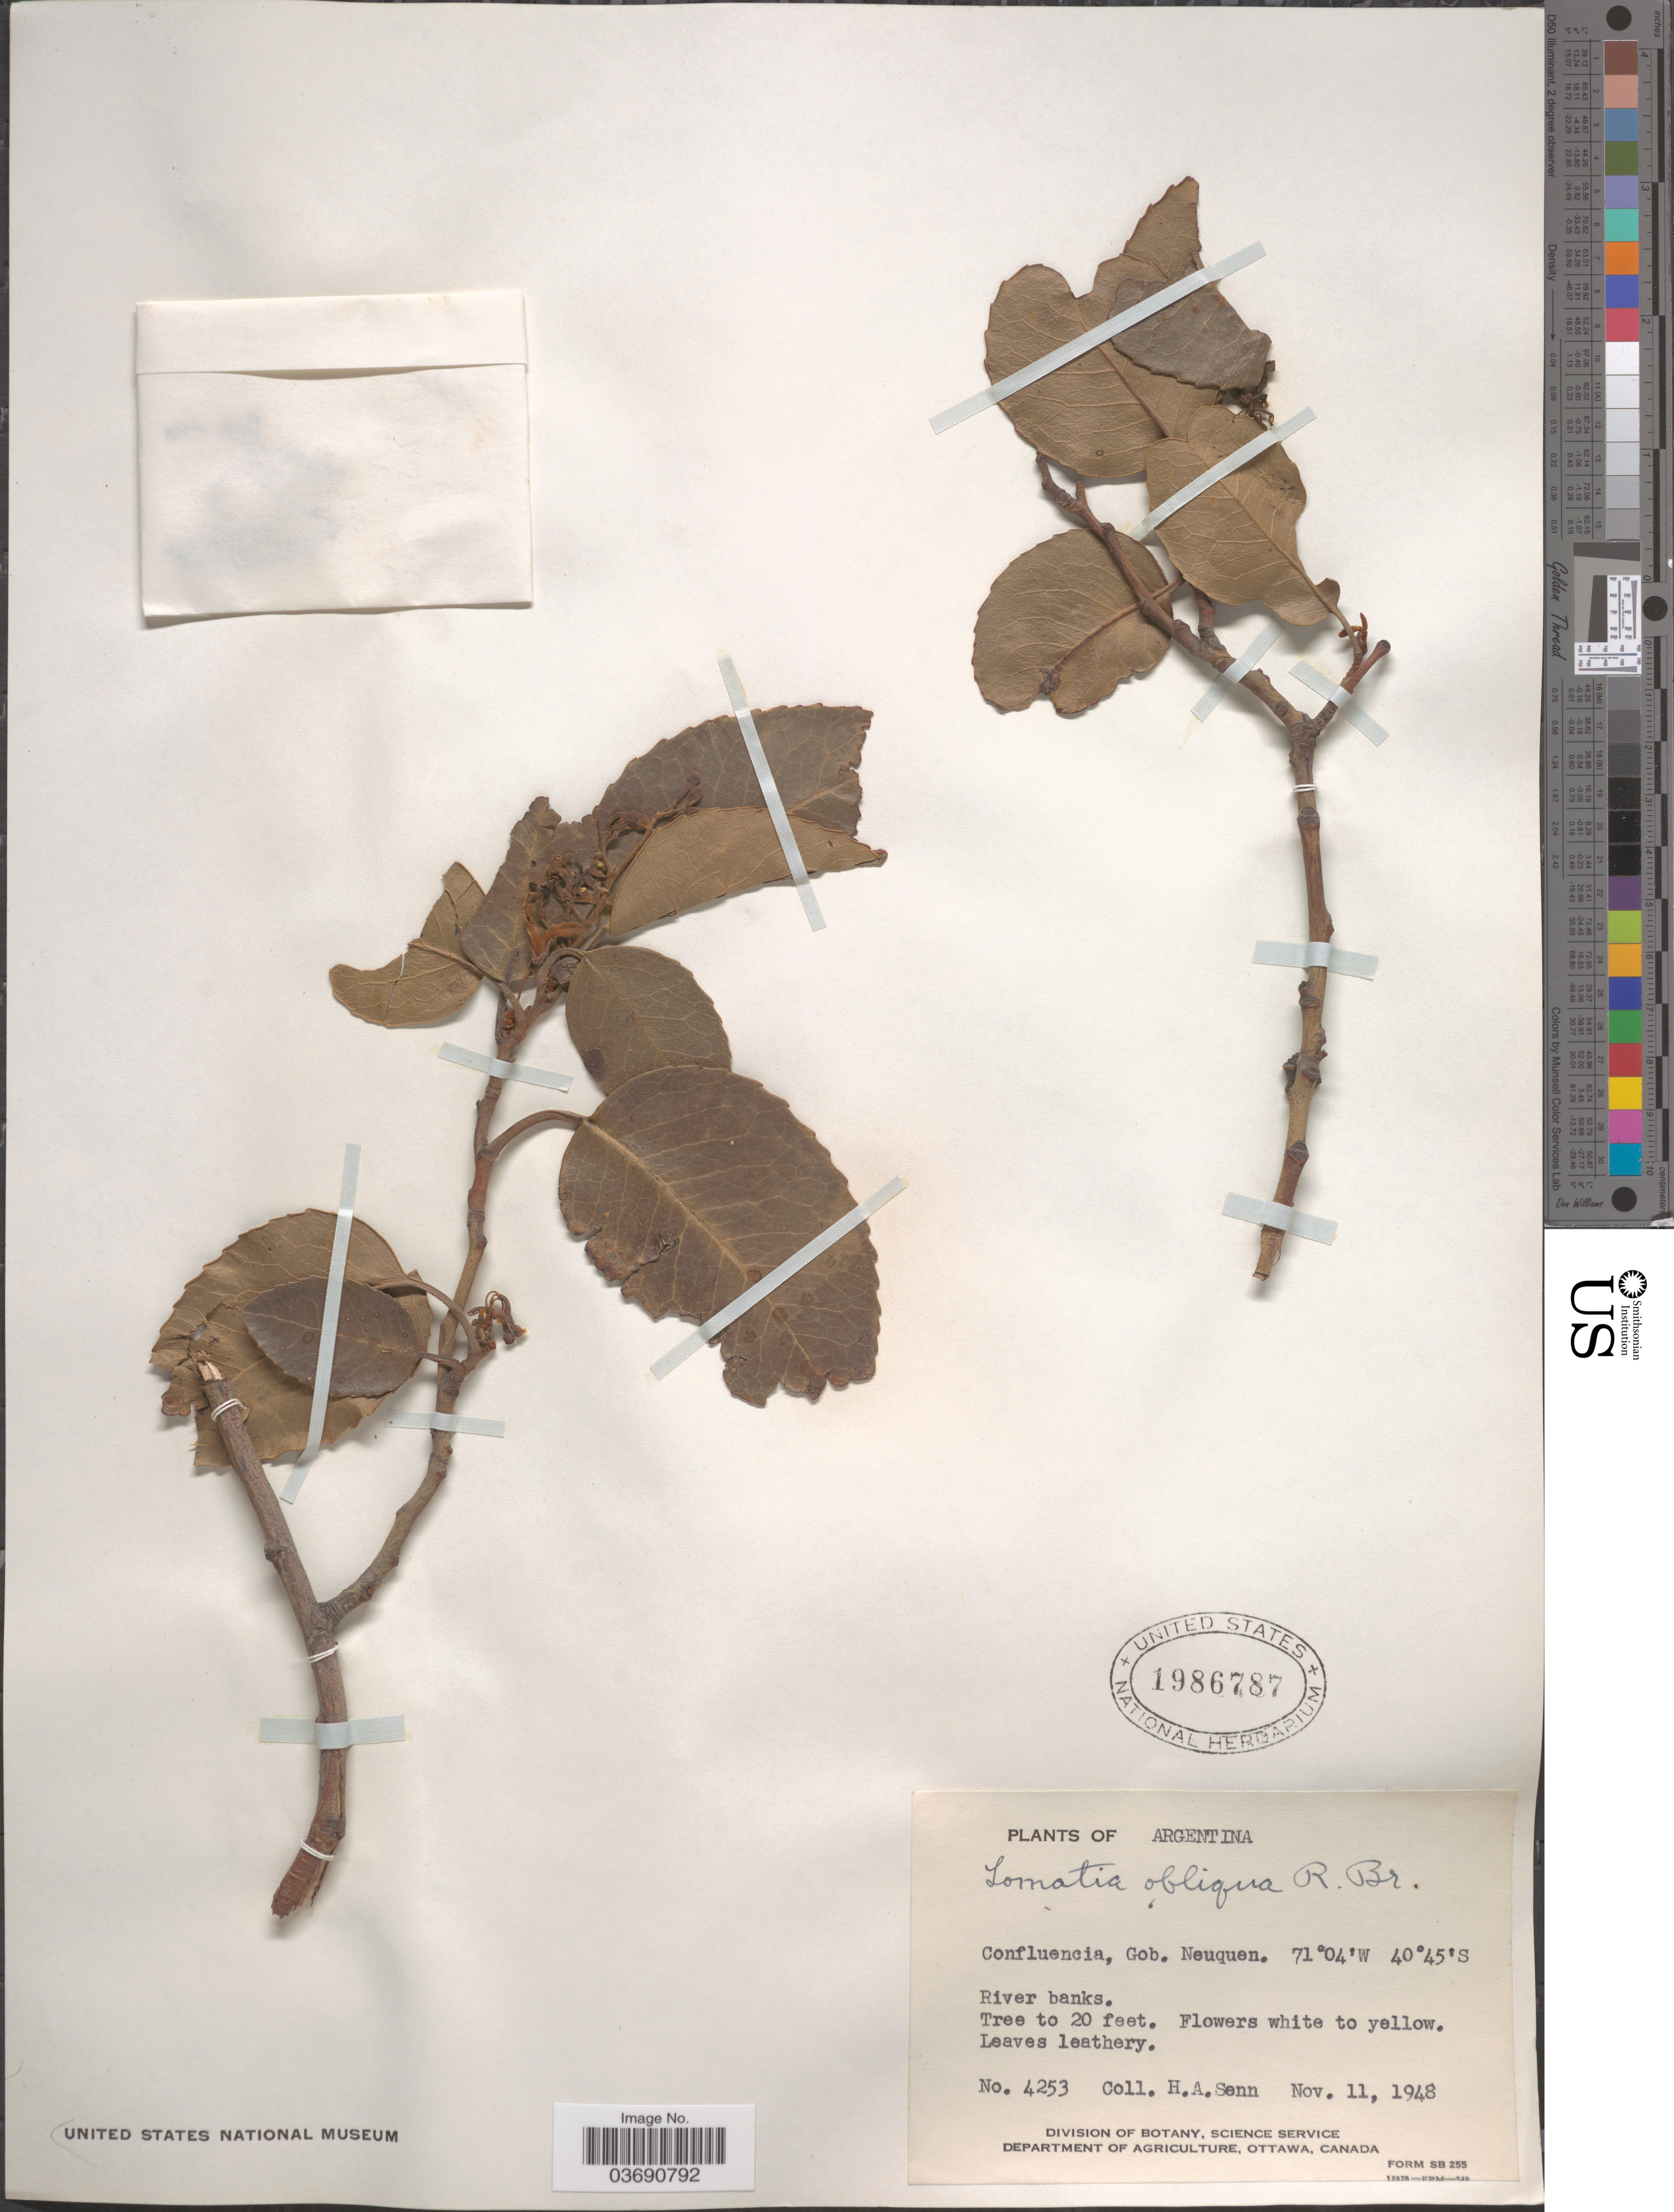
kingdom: Plantae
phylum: Tracheophyta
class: Magnoliopsida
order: Proteales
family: Proteaceae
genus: Lomatia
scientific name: Lomatia hirsuta subsp. obliqua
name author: (Ruiz & Pav.) R.T. Penn.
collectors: H. Senn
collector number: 4253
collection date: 1948-11-11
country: Argentina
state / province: Neuquen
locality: Confluencia, Gob. Neuquen.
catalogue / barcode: US 1986787